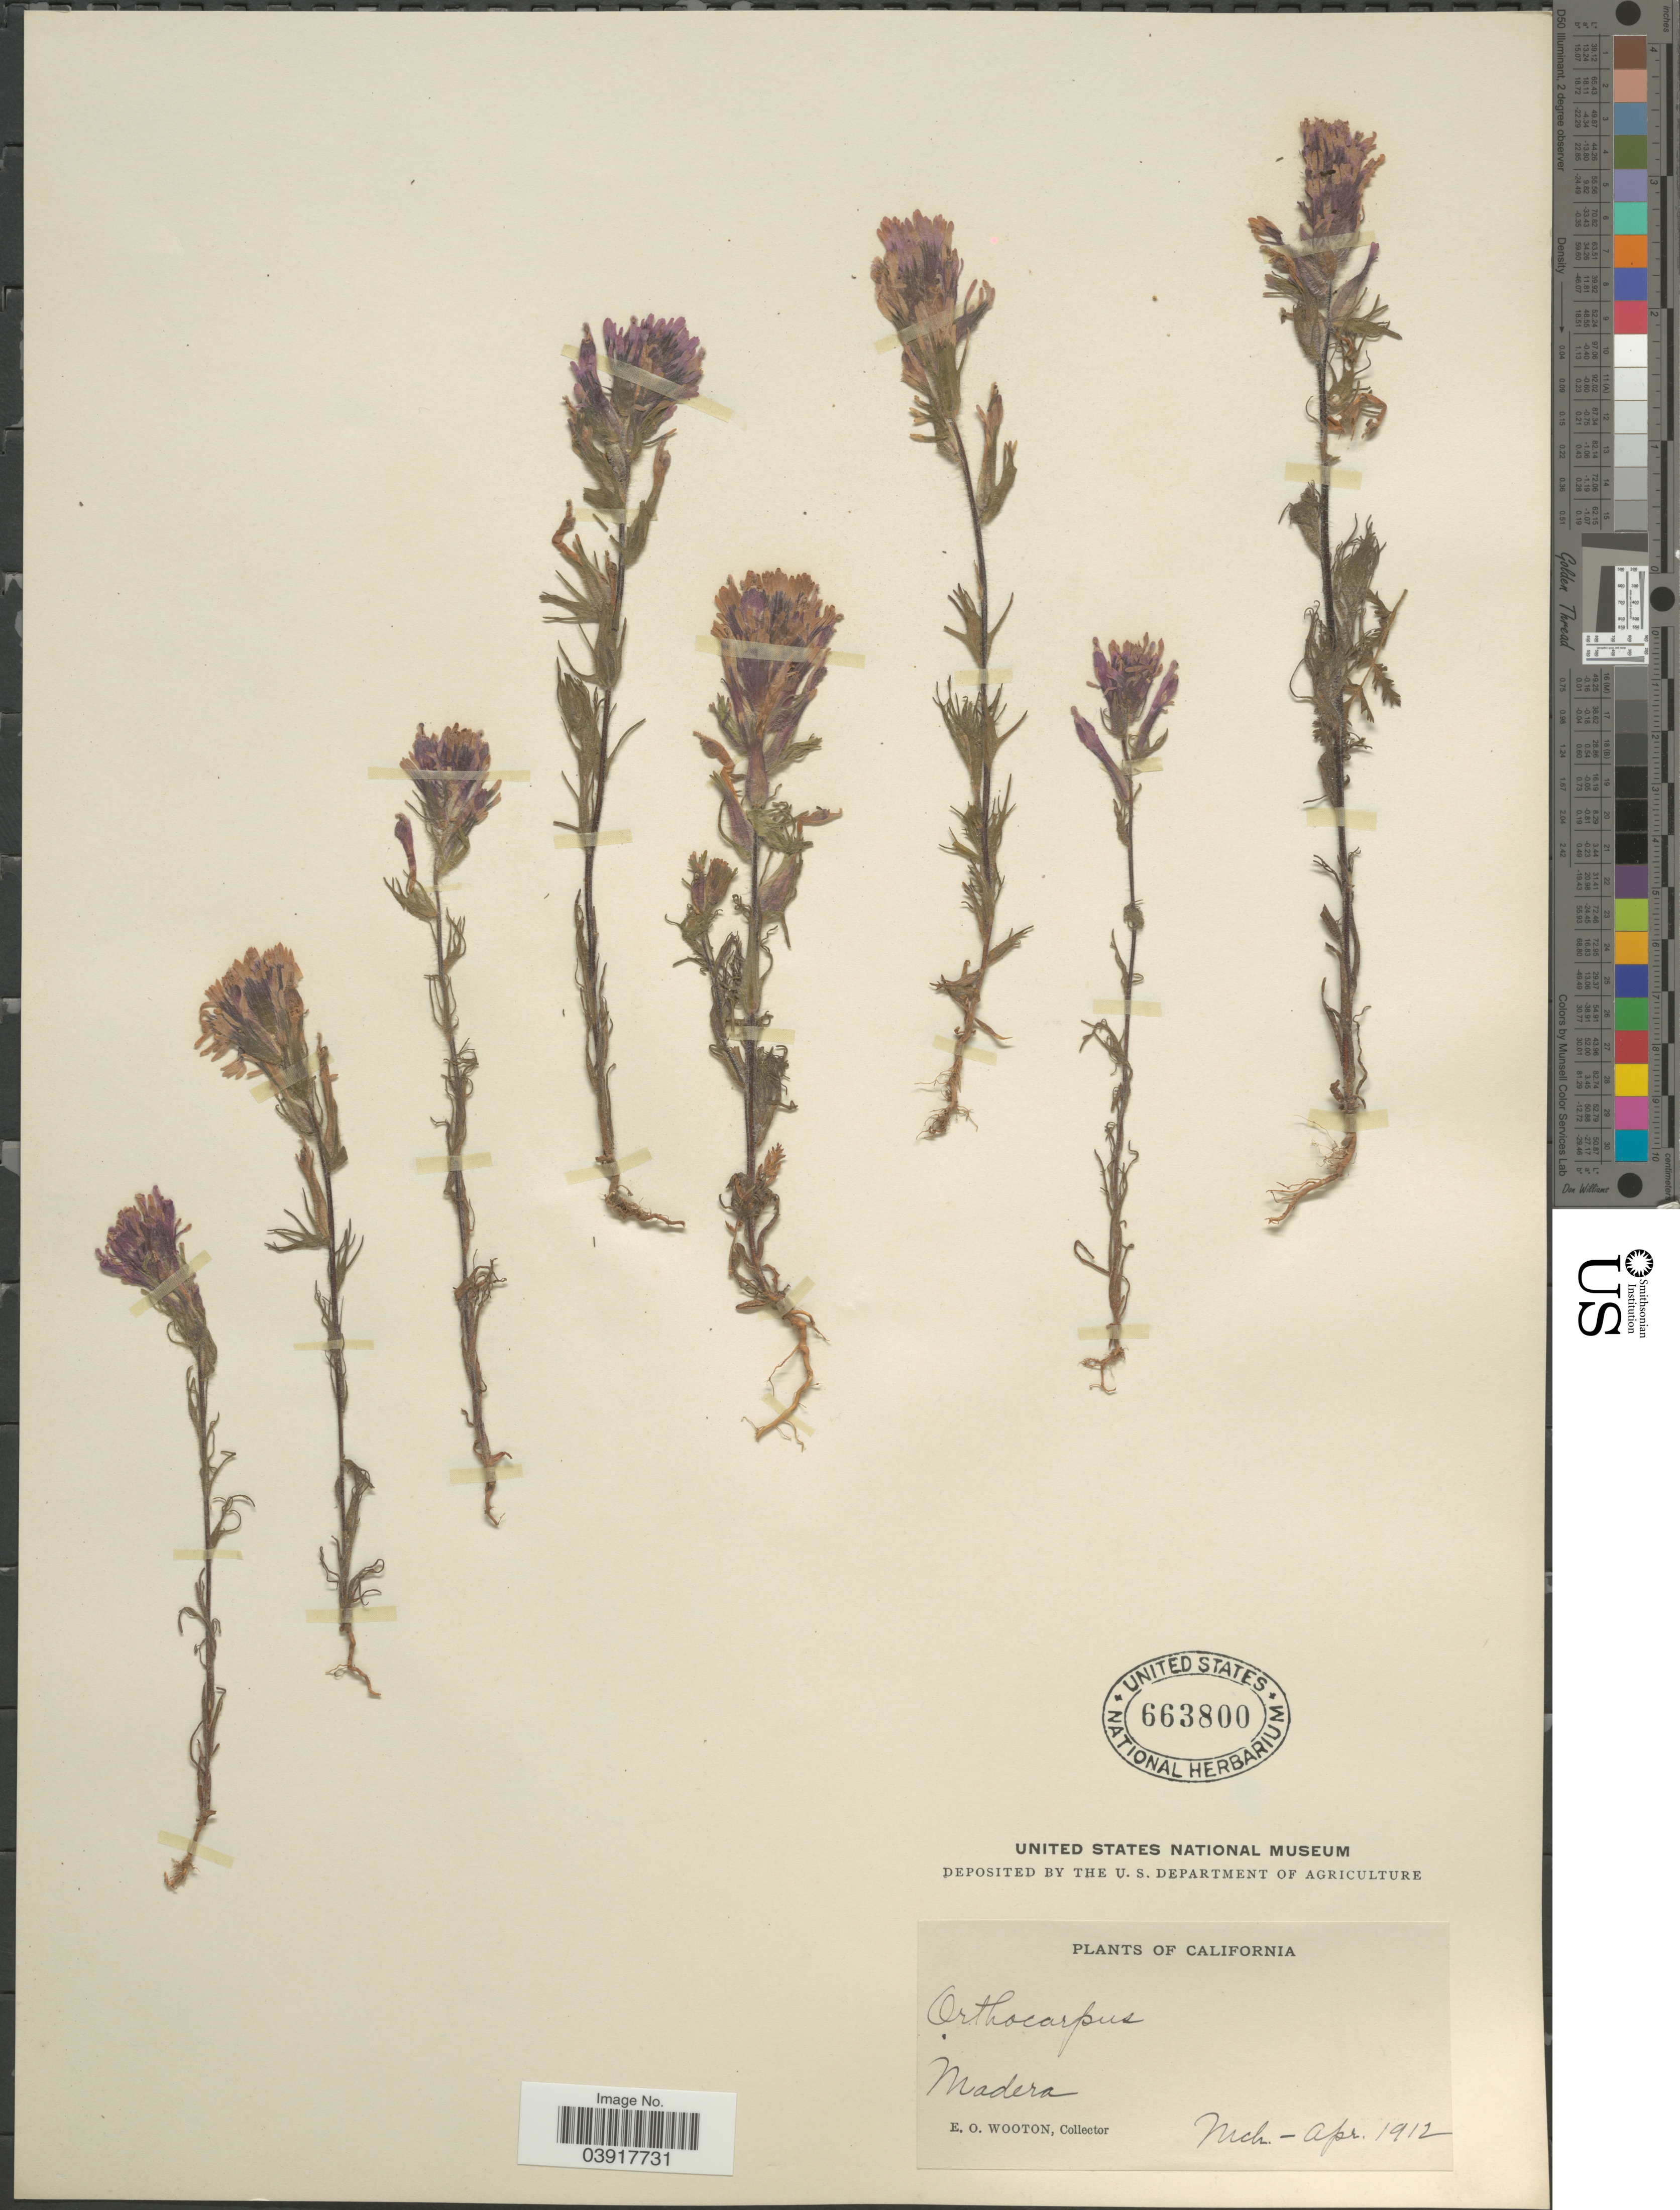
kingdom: Plantae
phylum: Tracheophyta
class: Magnoliopsida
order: Lamiales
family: Orobanchaceae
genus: Orthocarpus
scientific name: Orthocarpus purpurascens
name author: Benth.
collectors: E. O. Wooton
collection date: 1912-03/1912-04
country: United States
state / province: California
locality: Madera.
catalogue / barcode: US 663800